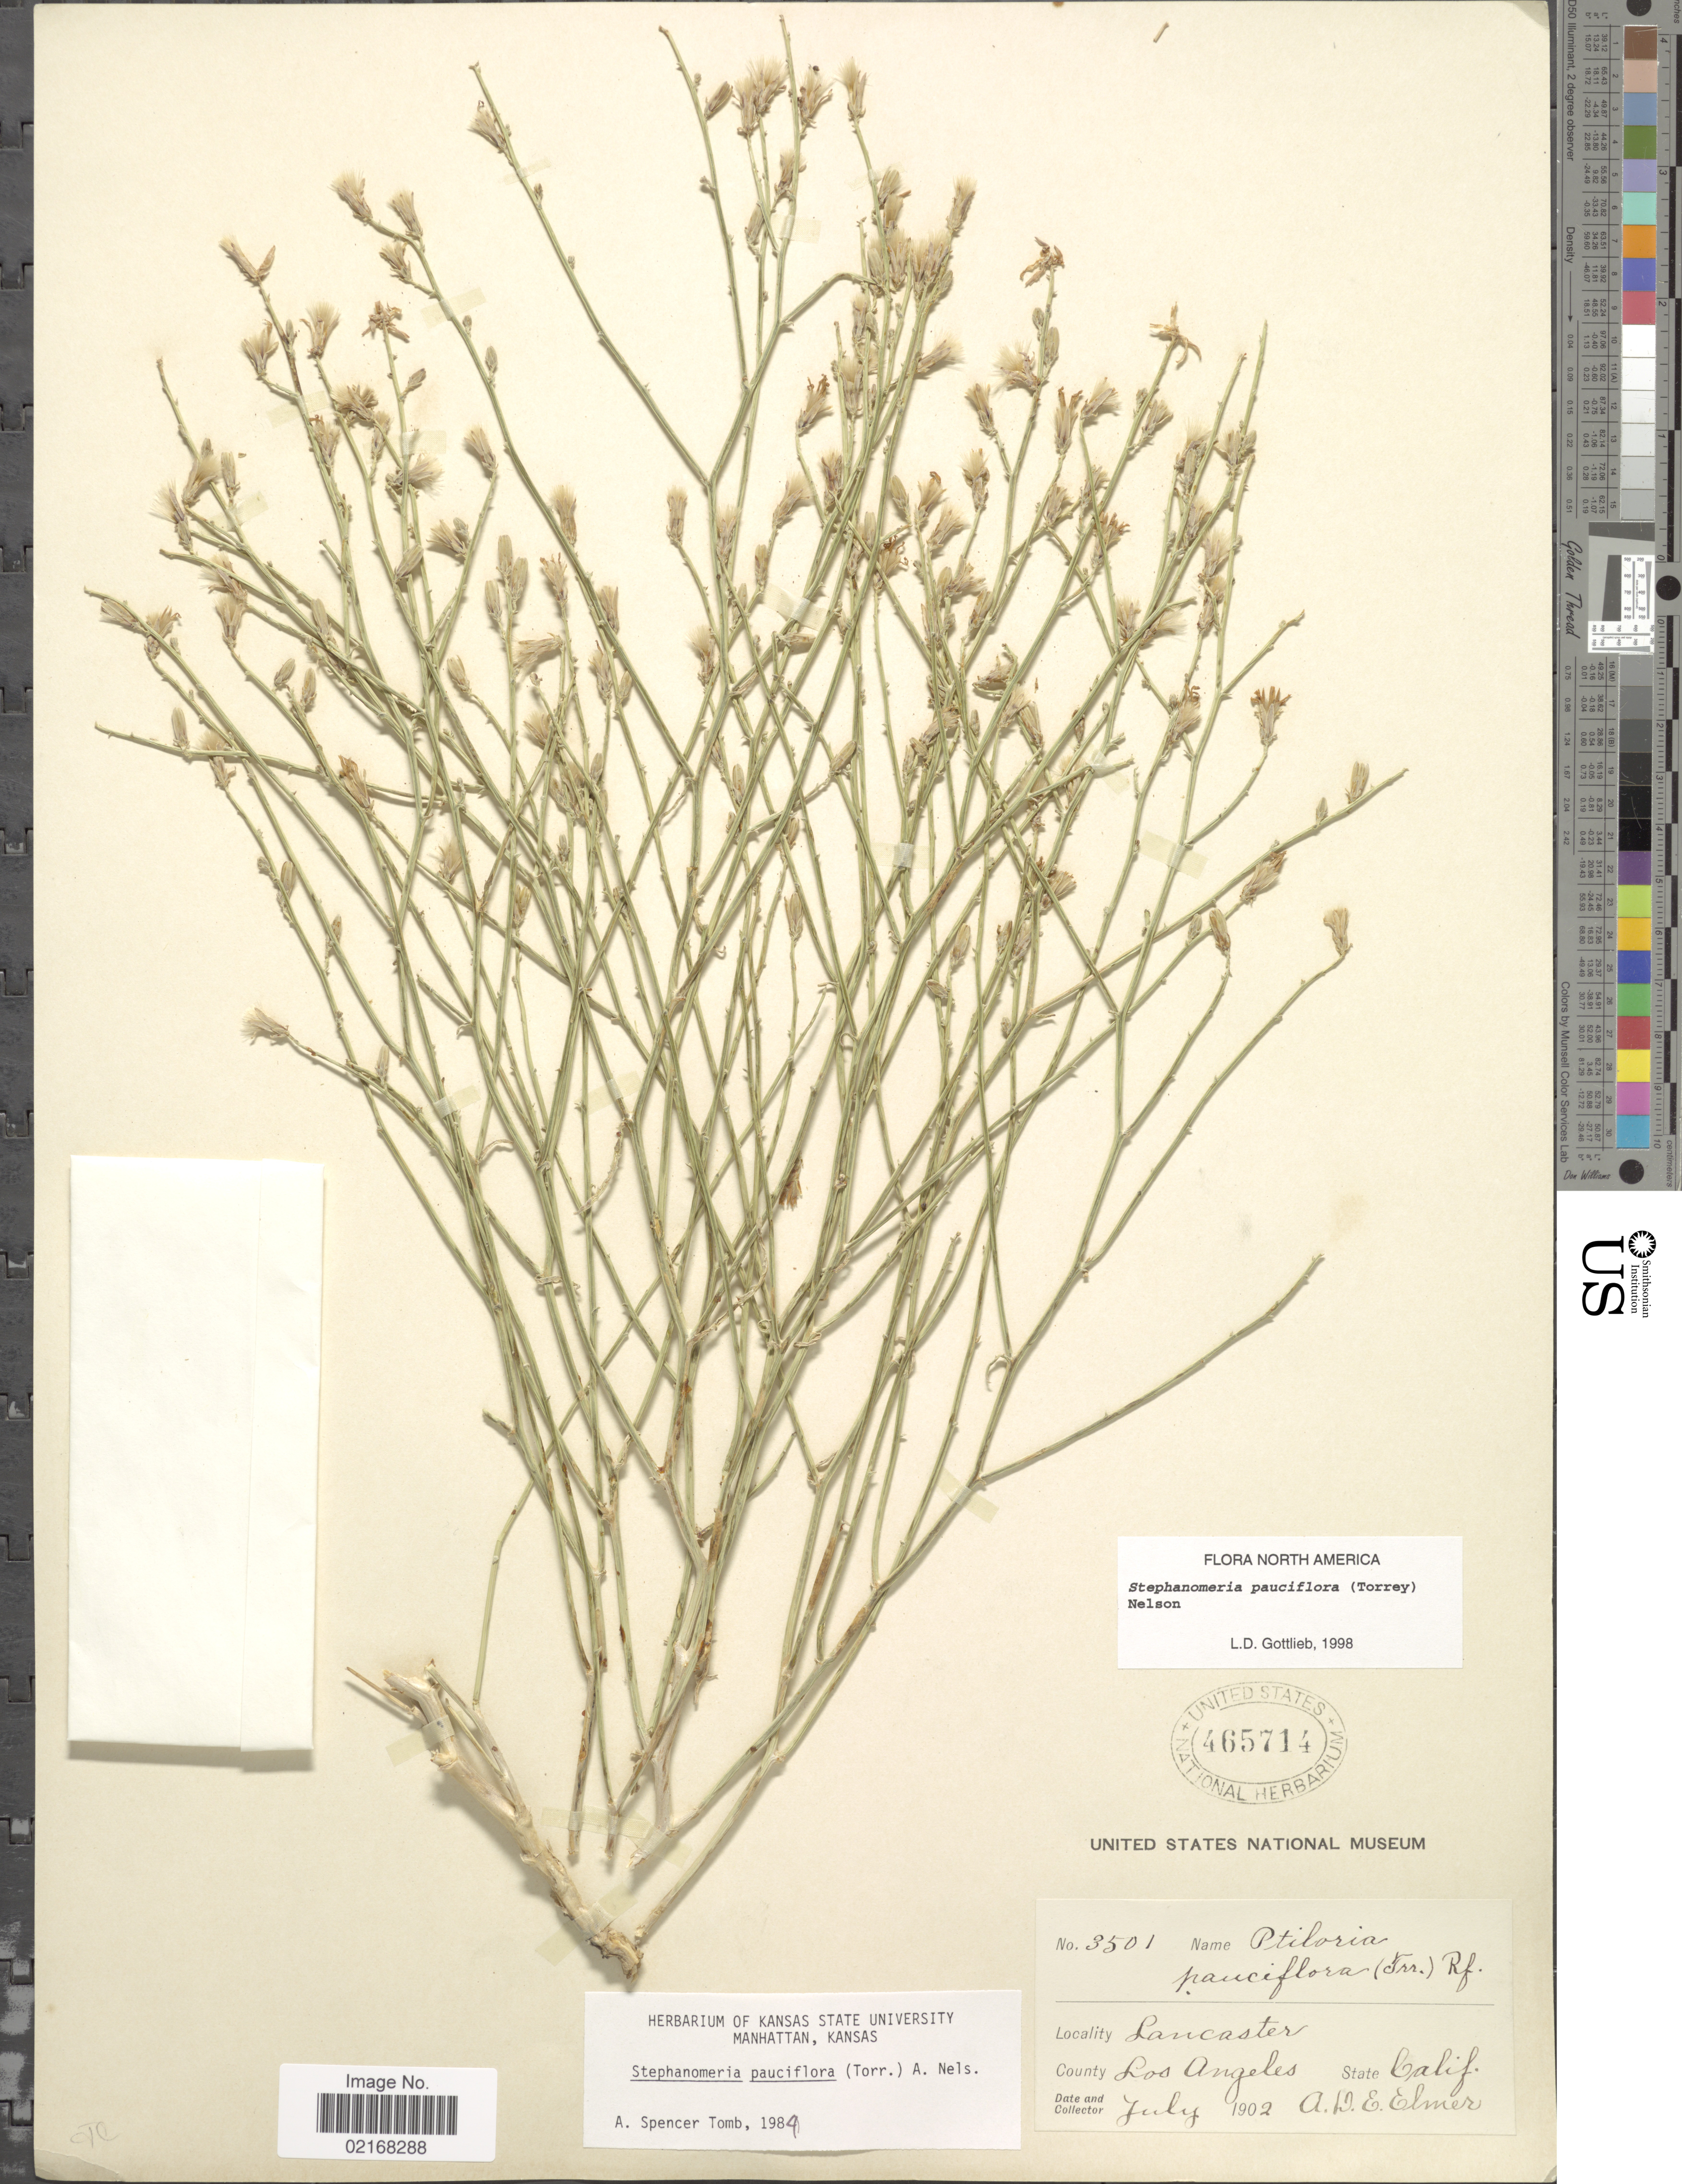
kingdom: Plantae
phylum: Tracheophyta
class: Magnoliopsida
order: Asterales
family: Asteraceae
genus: Stephanomeria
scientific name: Stephanomeria pauciflora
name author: (Torr.) A. Nelson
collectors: A. D. E. Elmer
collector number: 3501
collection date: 1902-07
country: United States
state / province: California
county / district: Los Angeles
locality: Lancaster. County Los Angeles. State Calif.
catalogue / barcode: US 465714